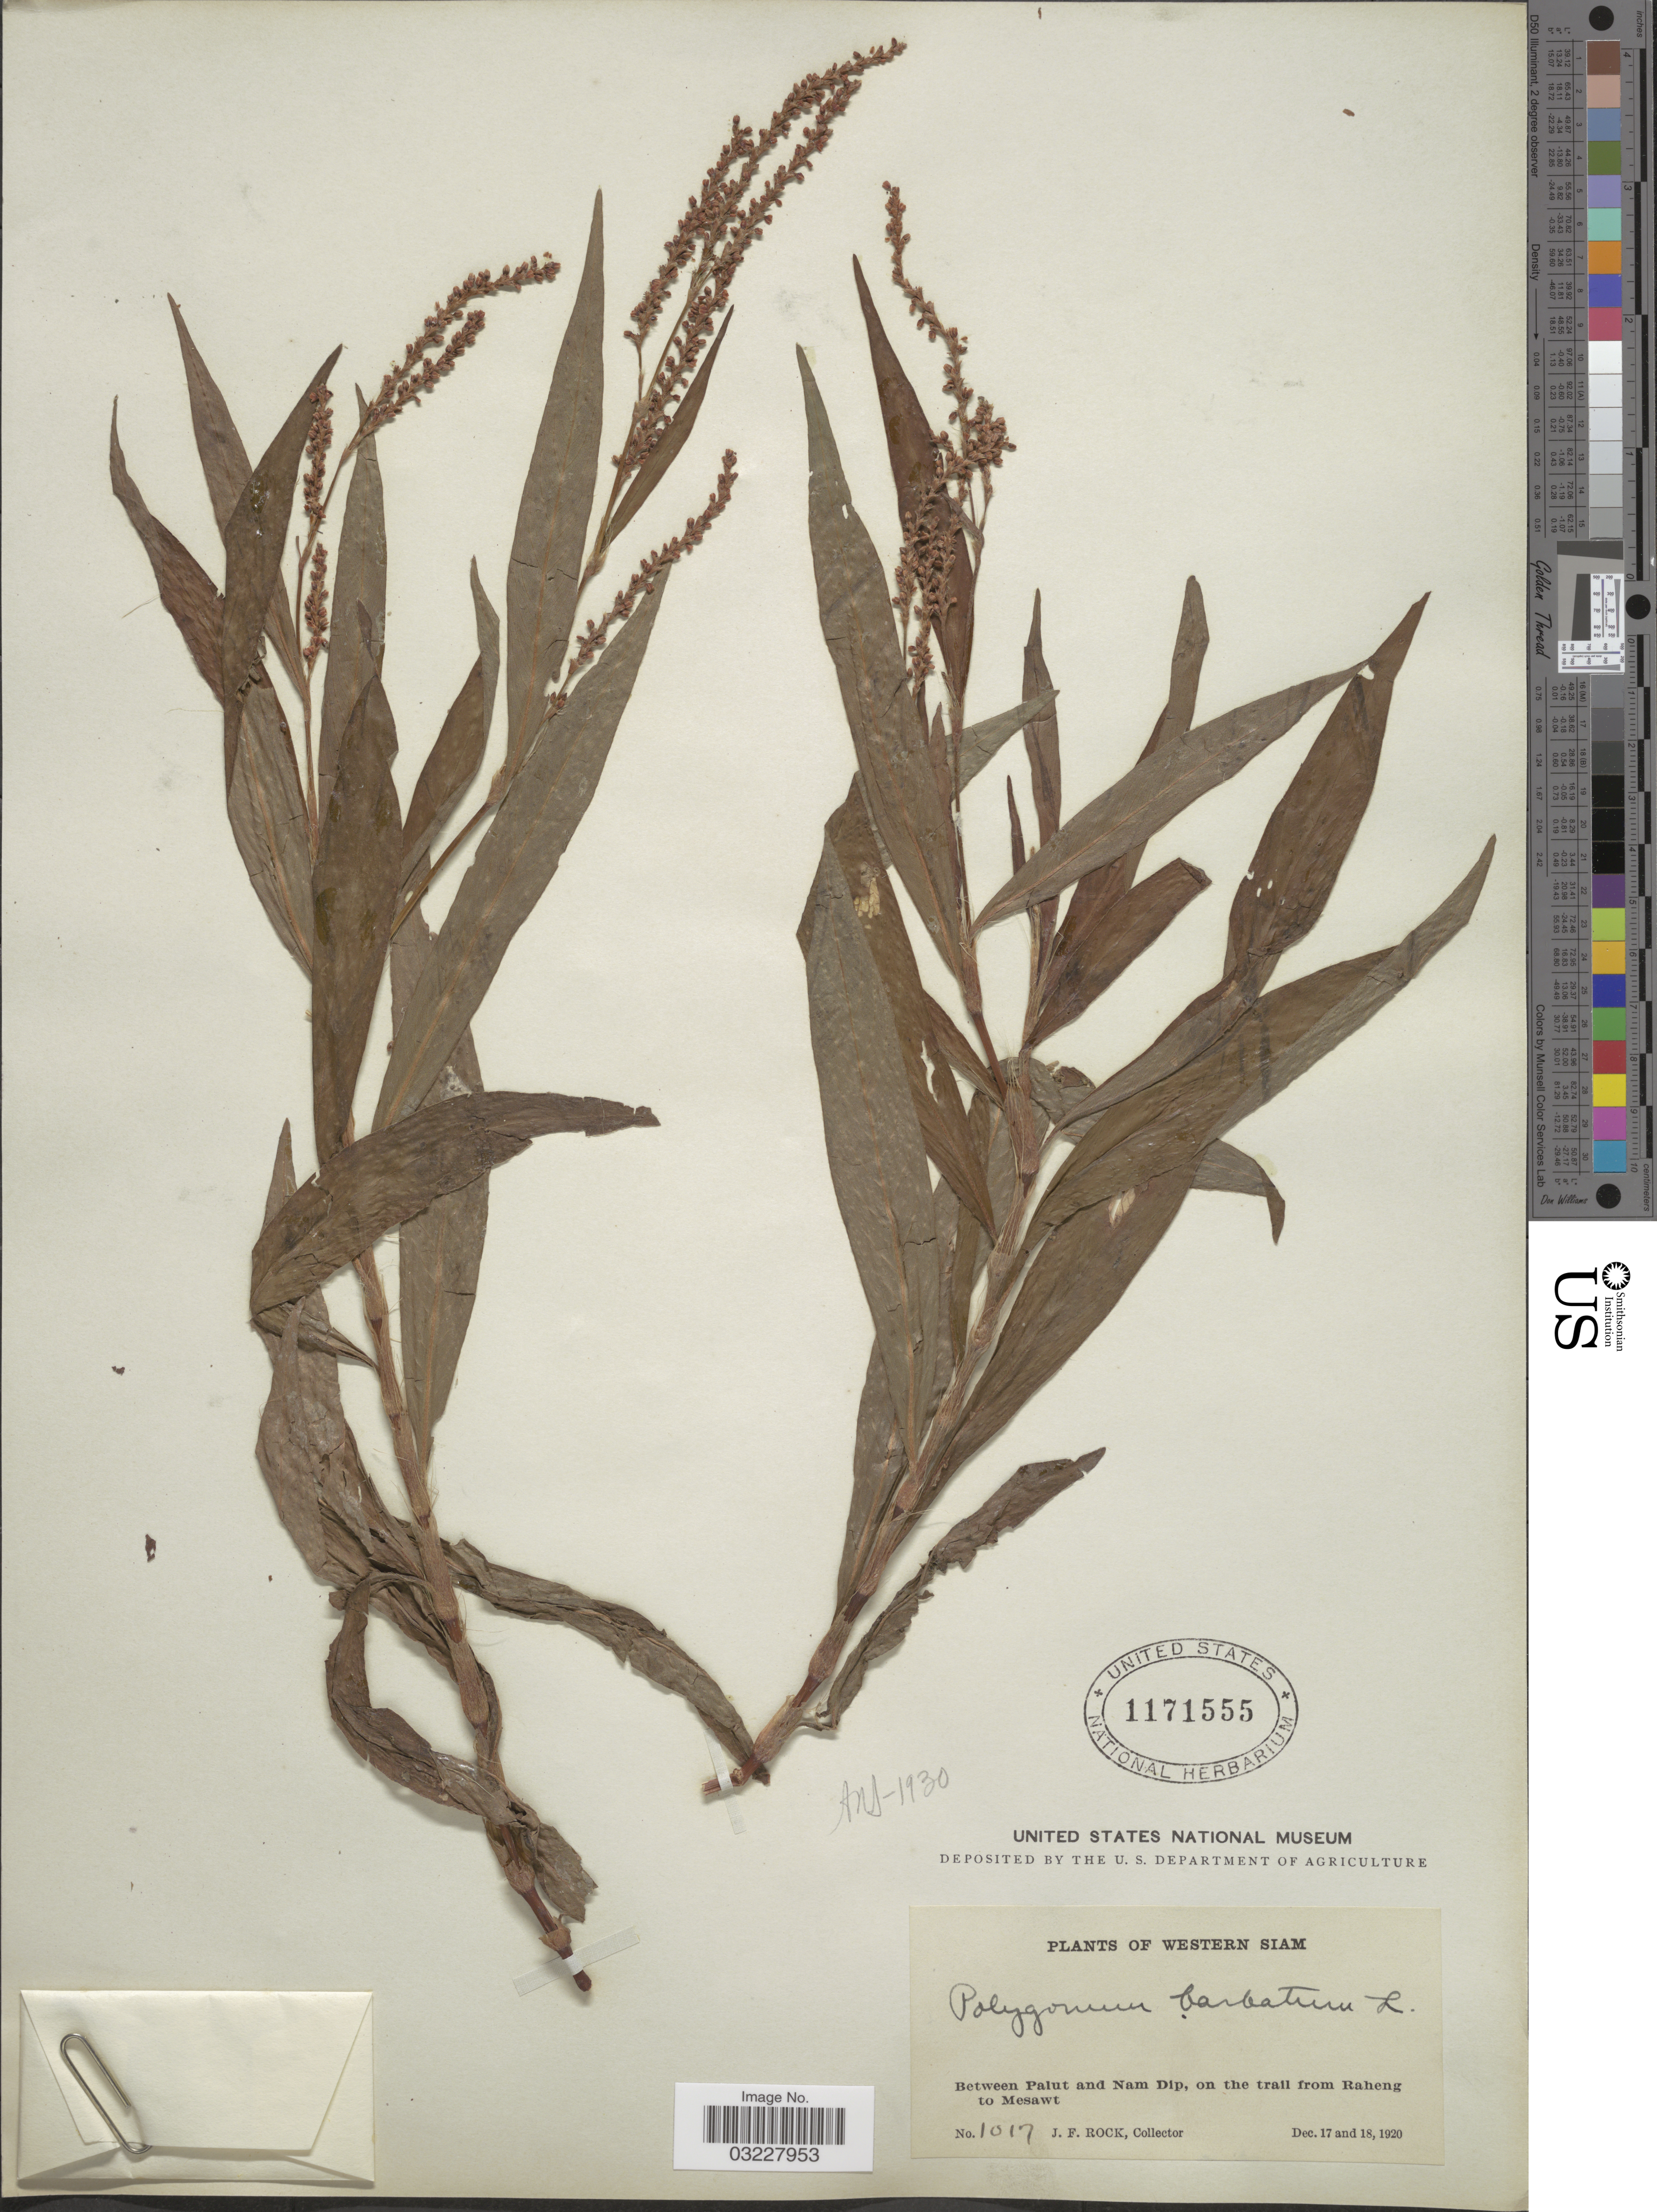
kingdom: Plantae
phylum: Tracheophyta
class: Magnoliopsida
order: Caryophyllales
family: Polygonaceae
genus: Polygonum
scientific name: Polygonum barbatum var. barbatum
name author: L.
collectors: J. Rock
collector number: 1017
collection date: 1920-12-17/1920-12-18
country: Thailand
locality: Western Siam. Between Palut and Nam Dip, on the trail from Raheng to Mesawt.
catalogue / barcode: US 1171555